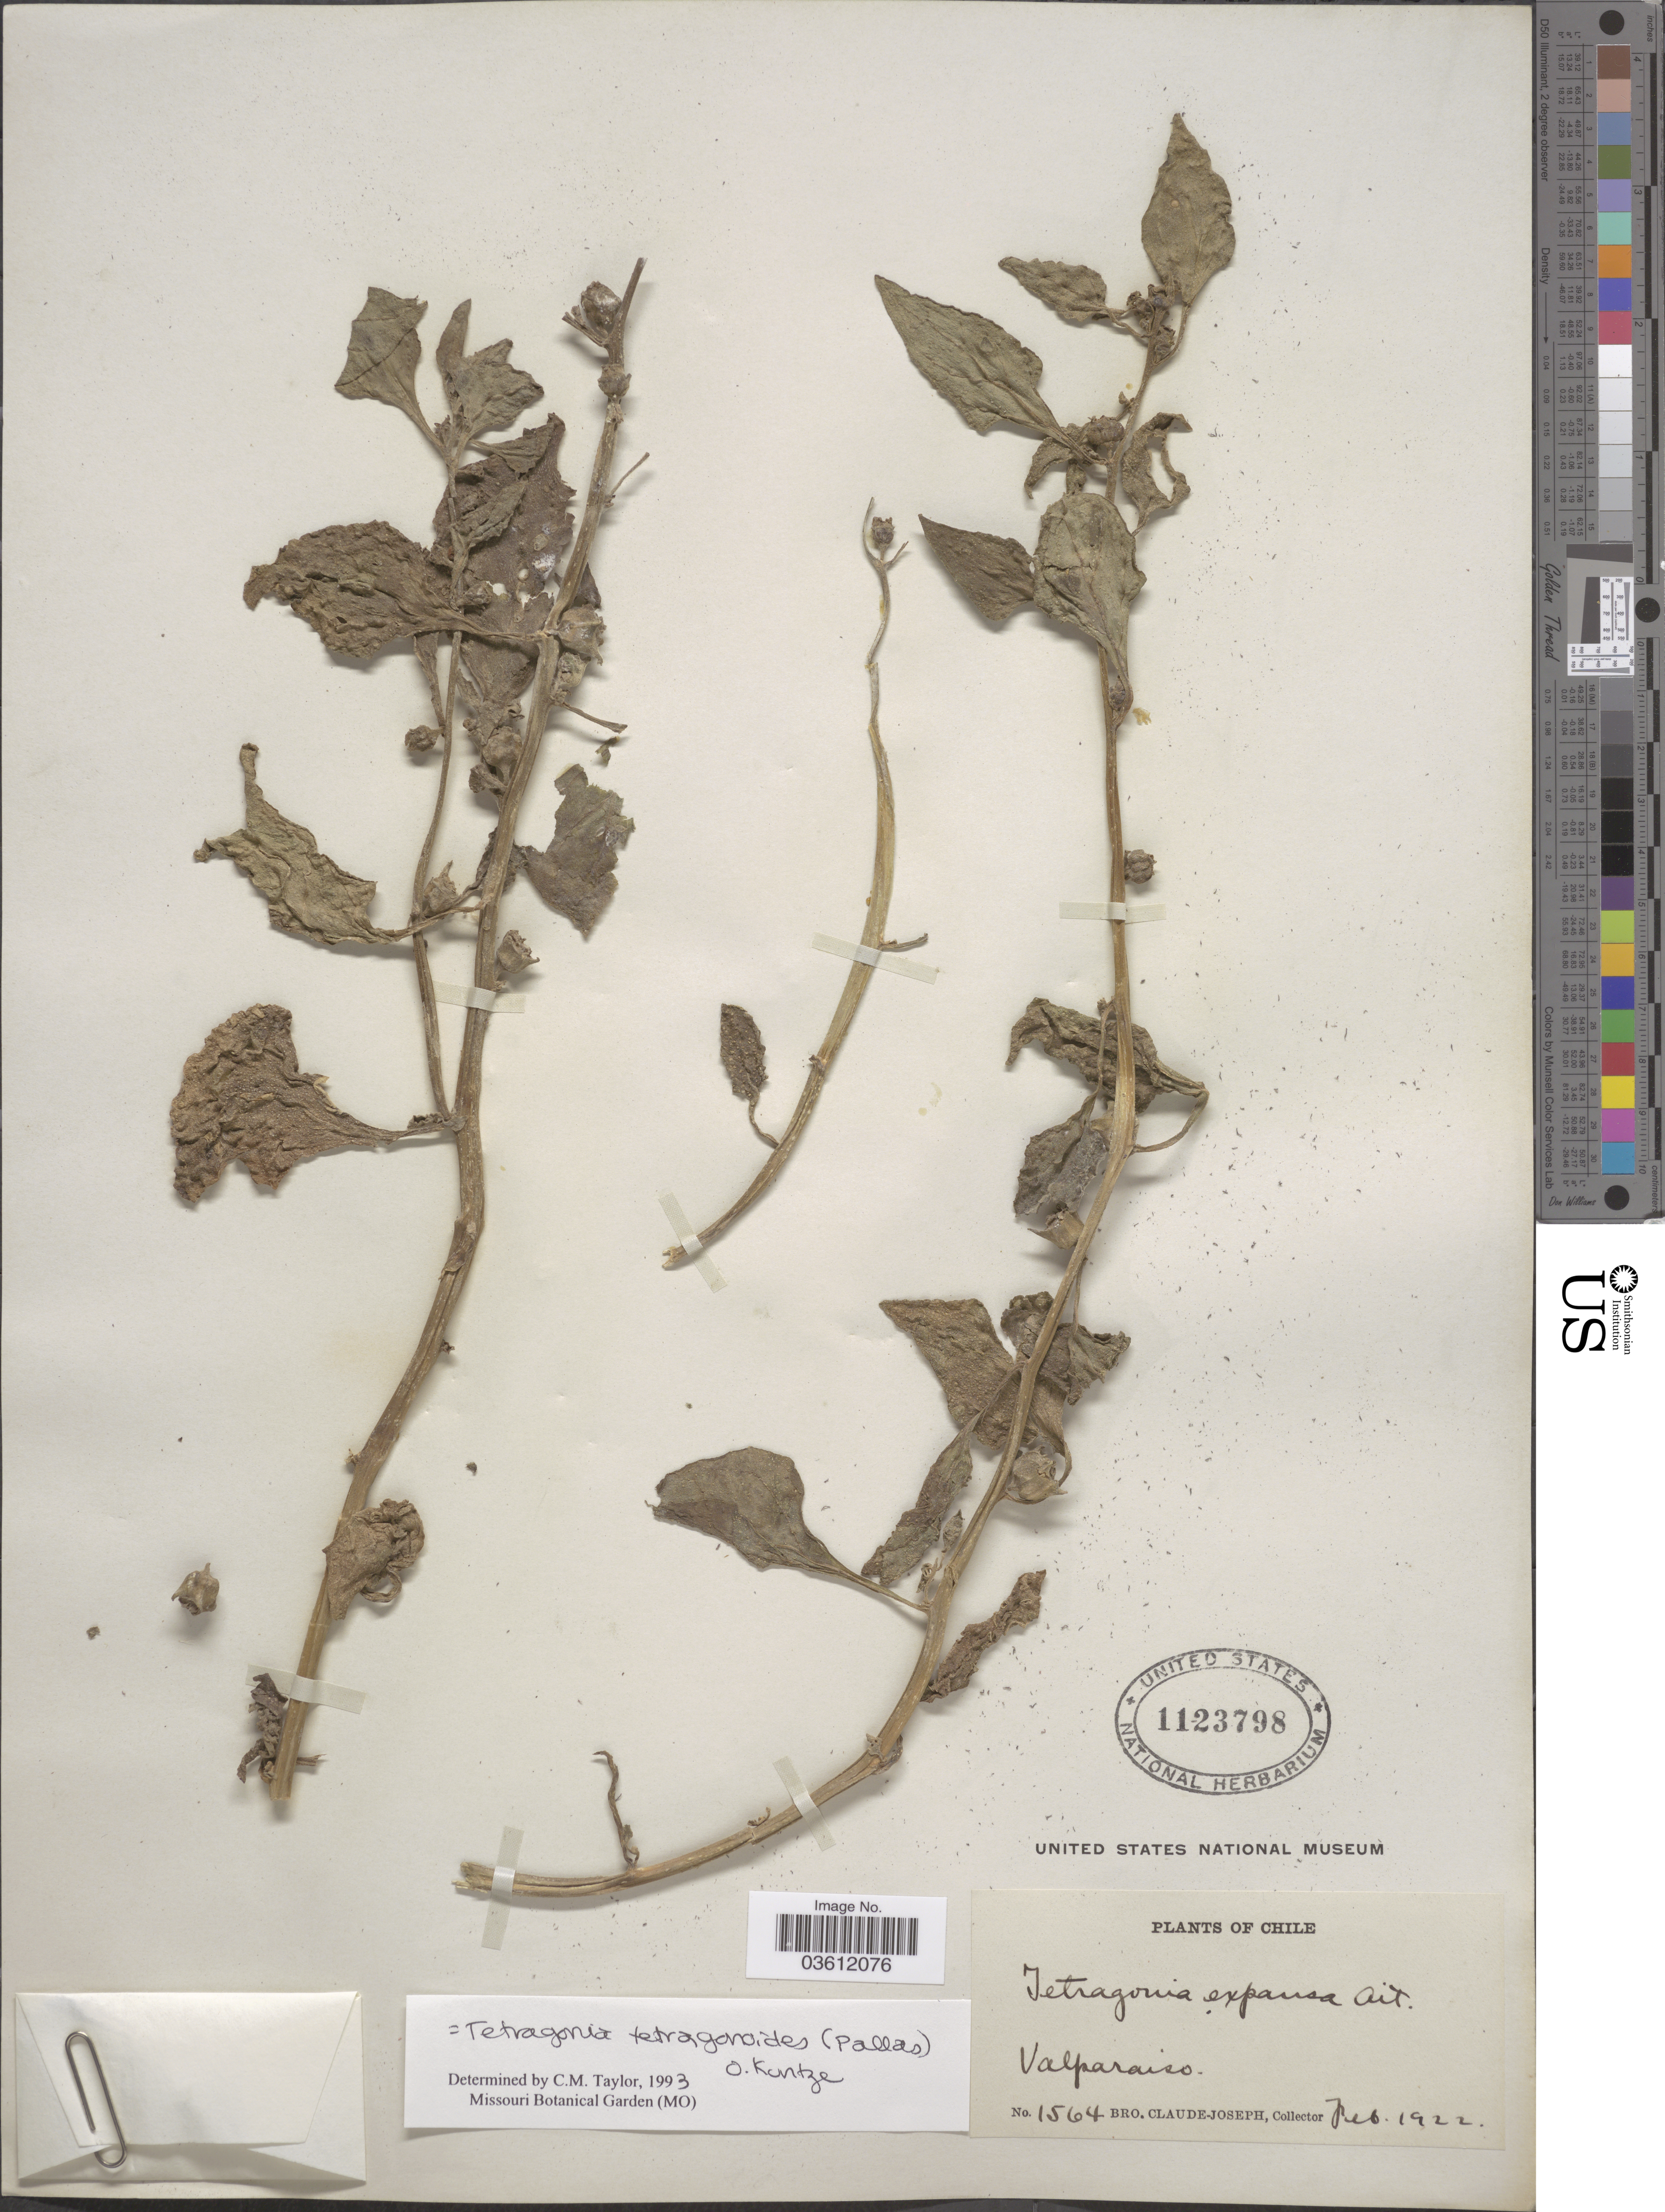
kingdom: Plantae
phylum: Tracheophyta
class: Magnoliopsida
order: Caryophyllales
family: Aizoaceae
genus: Tetragonia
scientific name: Tetragonia tetragonoides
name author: (Pall.) Kuntze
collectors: Bro. Claude-Joseph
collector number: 1564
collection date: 1922-02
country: Chile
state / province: Valparaíso (V)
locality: Valparaiso.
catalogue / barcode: US 1123798